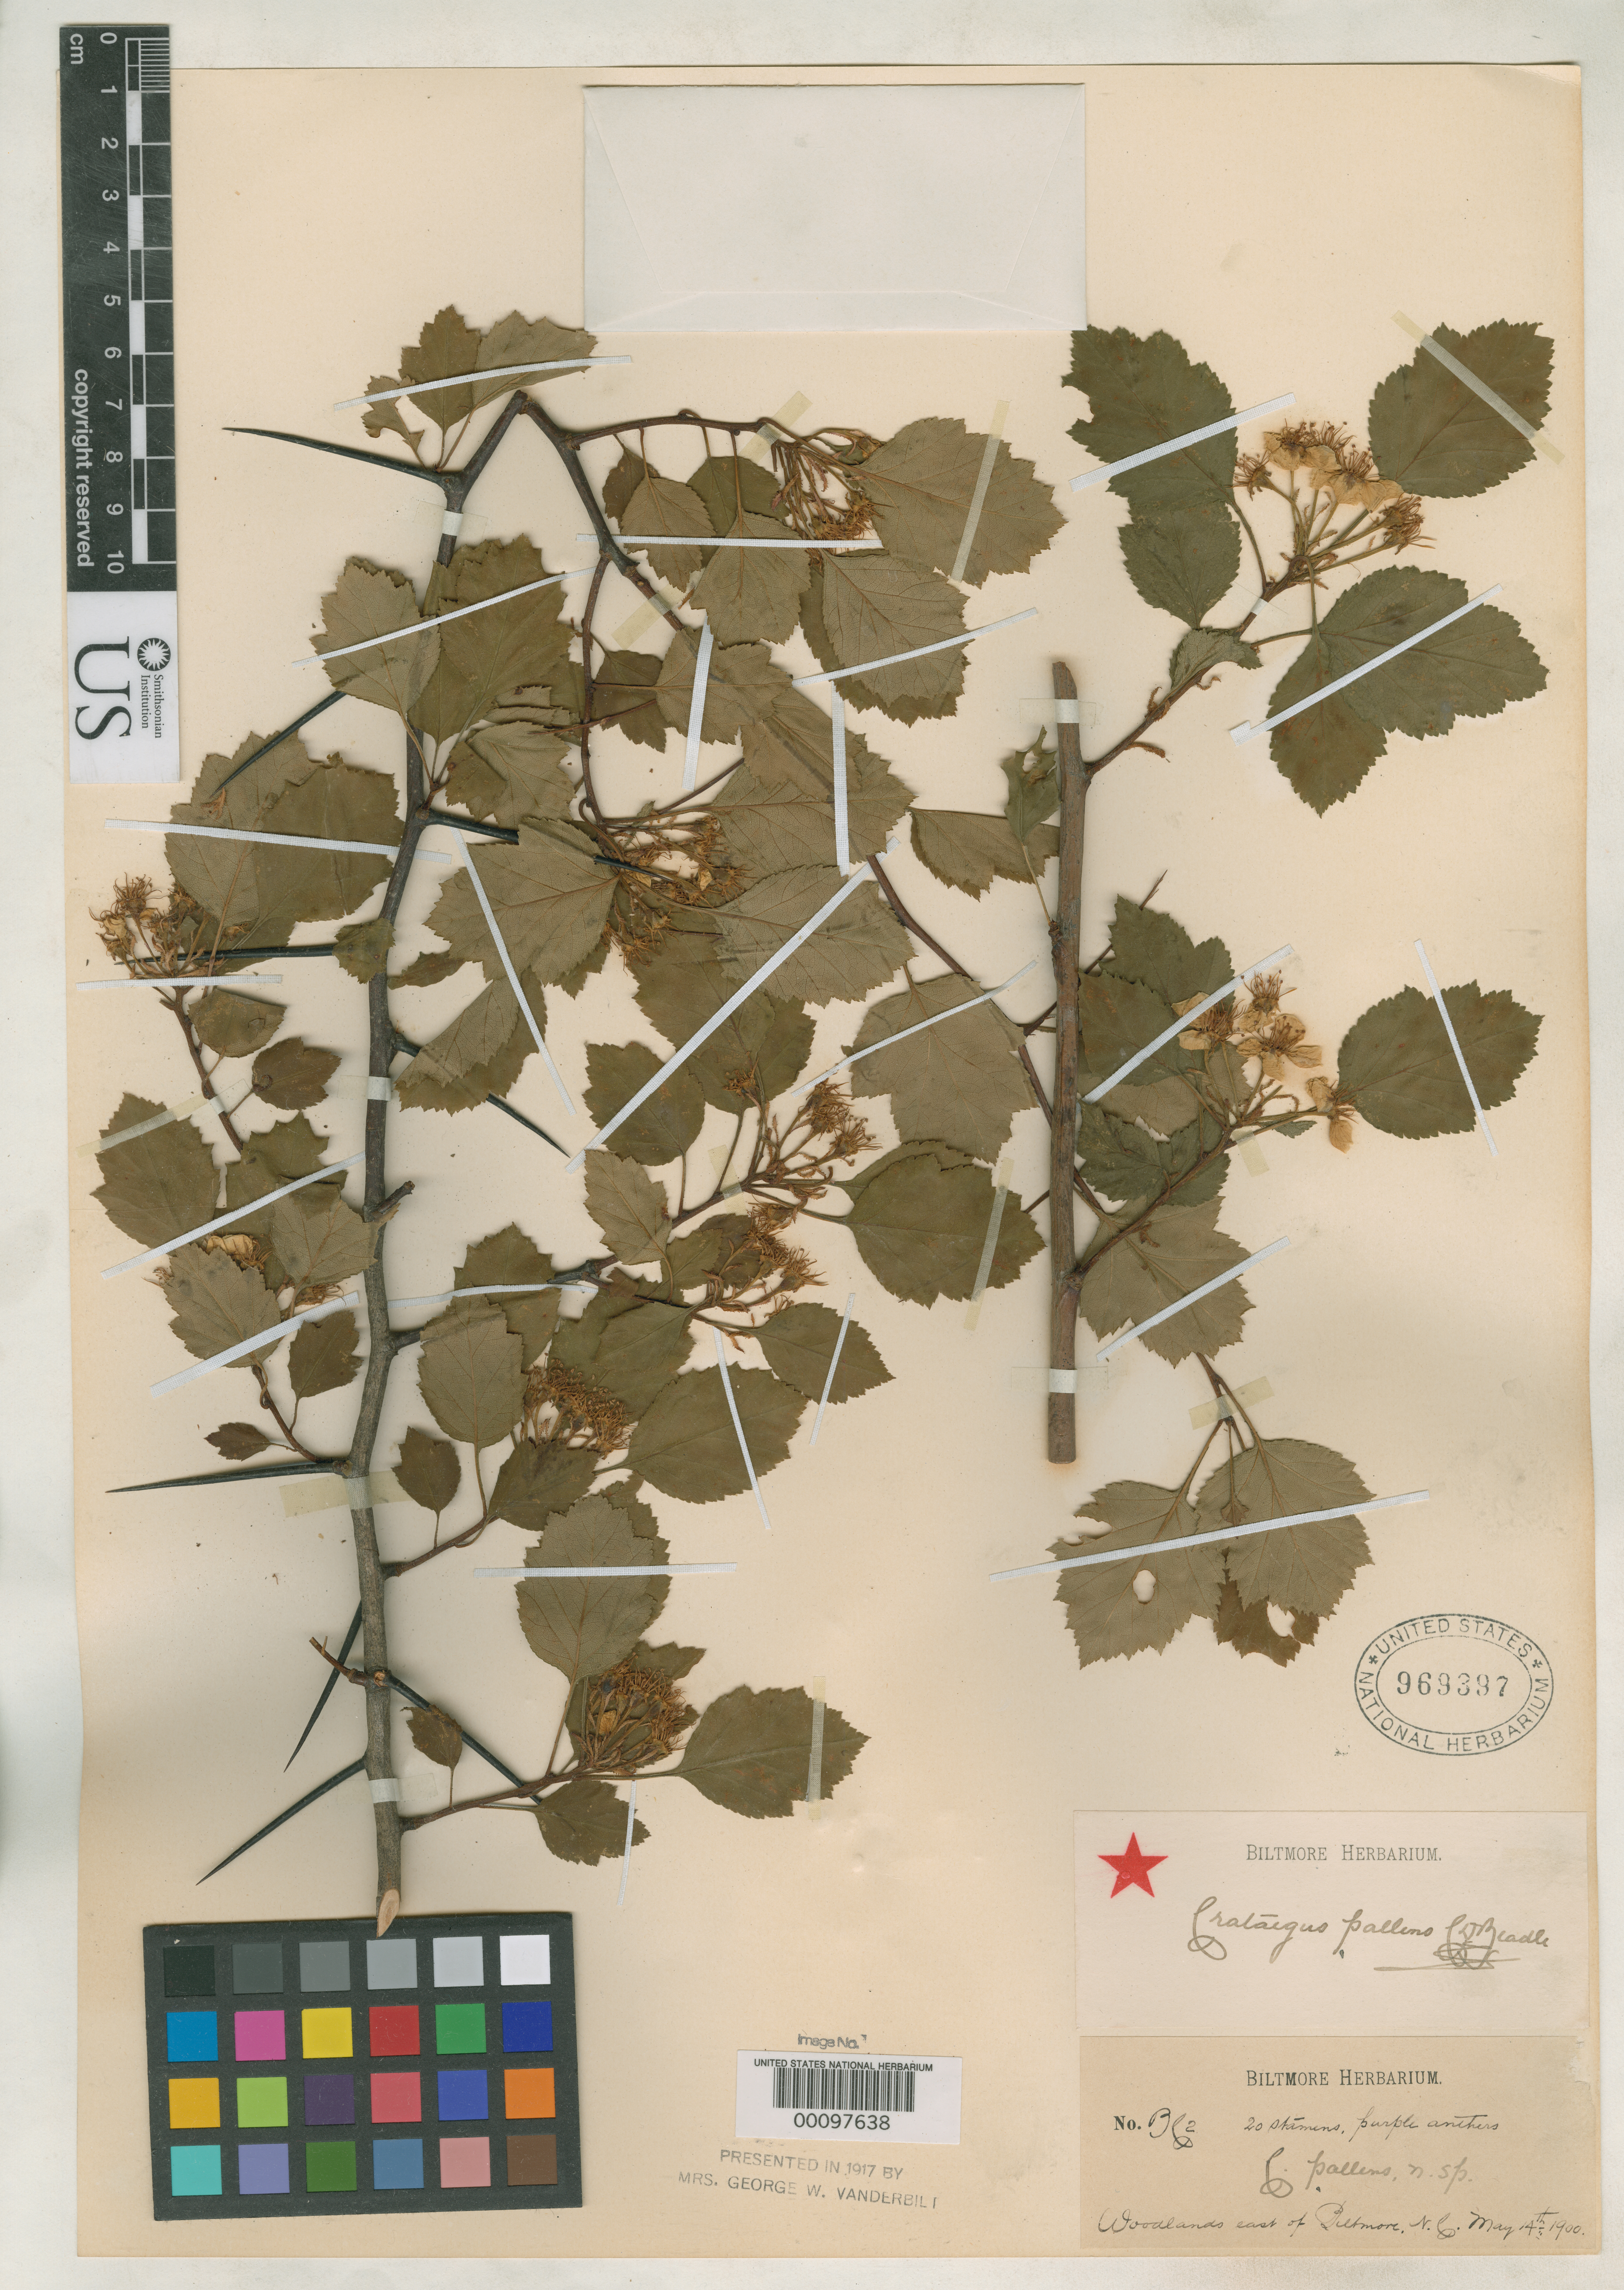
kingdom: Plantae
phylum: Tracheophyta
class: Magnoliopsida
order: Rosales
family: Rosaceae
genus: Crataegus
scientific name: Crataegus pallens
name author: Beadle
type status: Syntype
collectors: ex herb. Biltmore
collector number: B 2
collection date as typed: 14 May 1900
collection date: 1900-05-14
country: United States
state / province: North Carolina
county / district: Buncombe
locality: Near Biltmore.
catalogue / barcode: US 969397